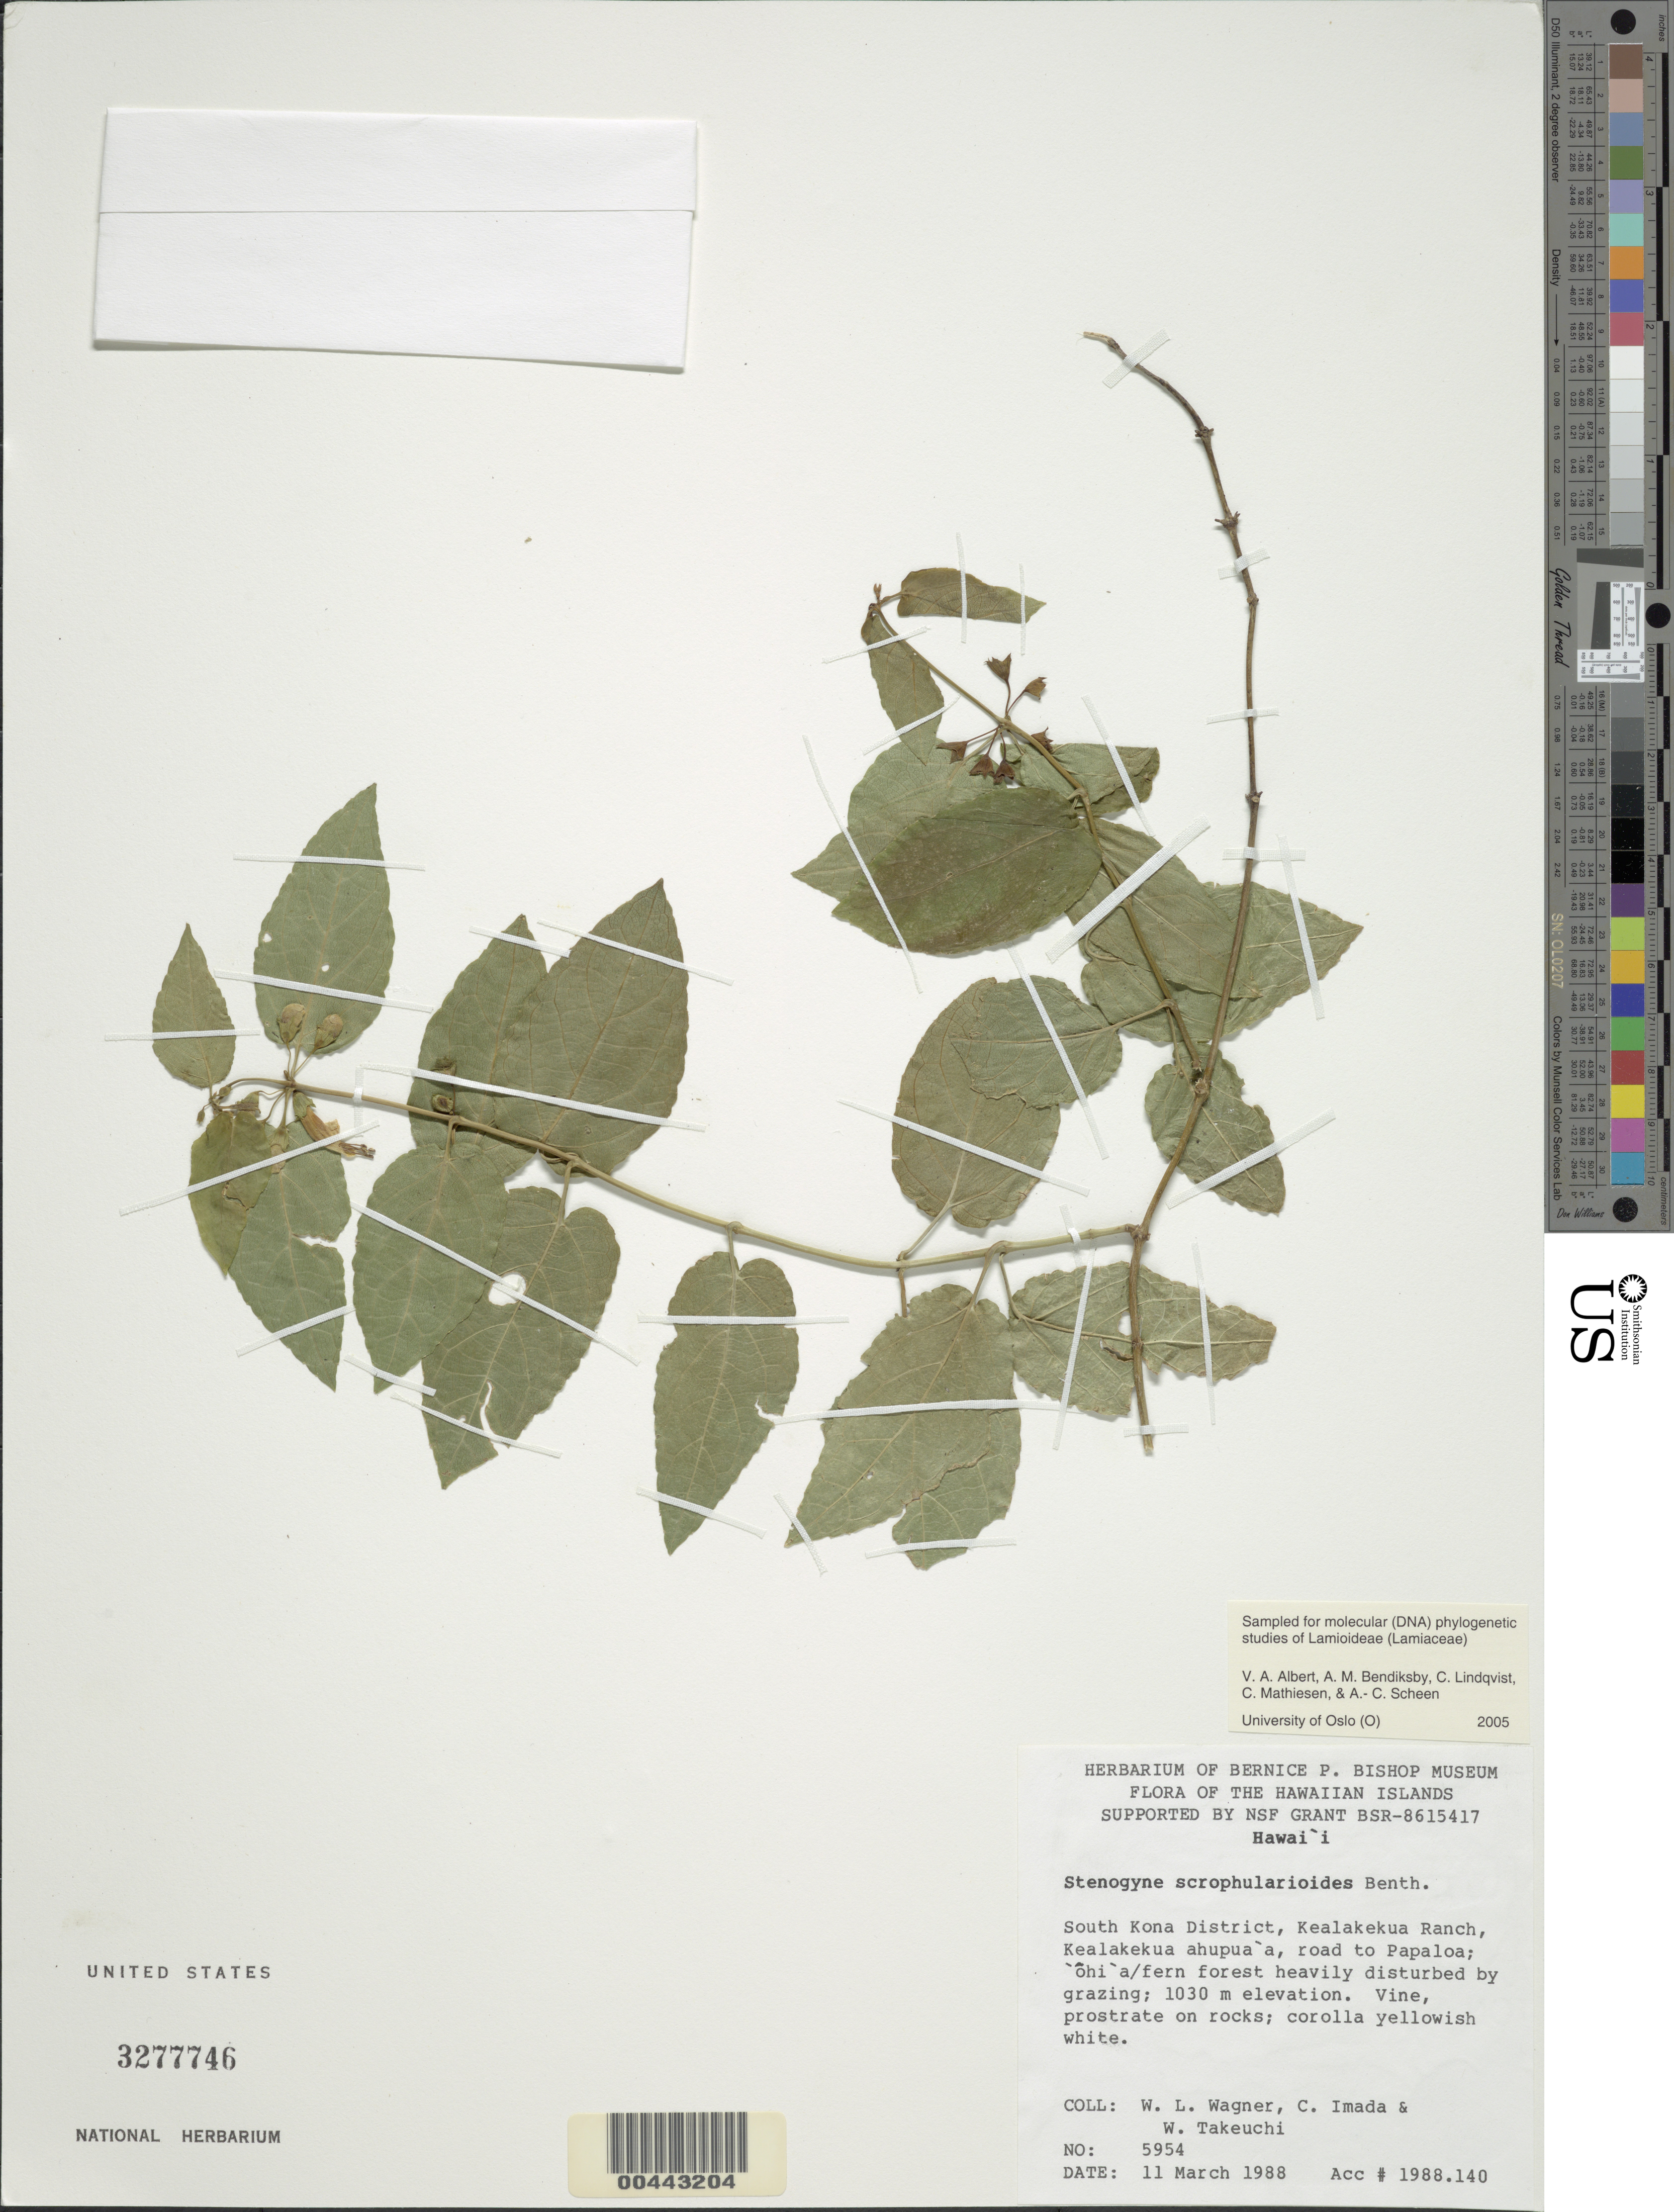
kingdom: Plantae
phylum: Tracheophyta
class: Magnoliopsida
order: Lamiales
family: Lamiaceae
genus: Stenogyne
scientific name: Stenogyne scrophularioides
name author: Benth.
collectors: W. L. Wagner, C. Imada & W. N. Takeuchi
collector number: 5954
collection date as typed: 11 Mar 1988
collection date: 1988-03-11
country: United States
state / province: Hawaii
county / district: Hawaii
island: Hawaii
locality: South Kona District, Kealakekua Ranch, Kealakekua ahupua'a, road to Papaloa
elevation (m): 1030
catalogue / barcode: US 3277746